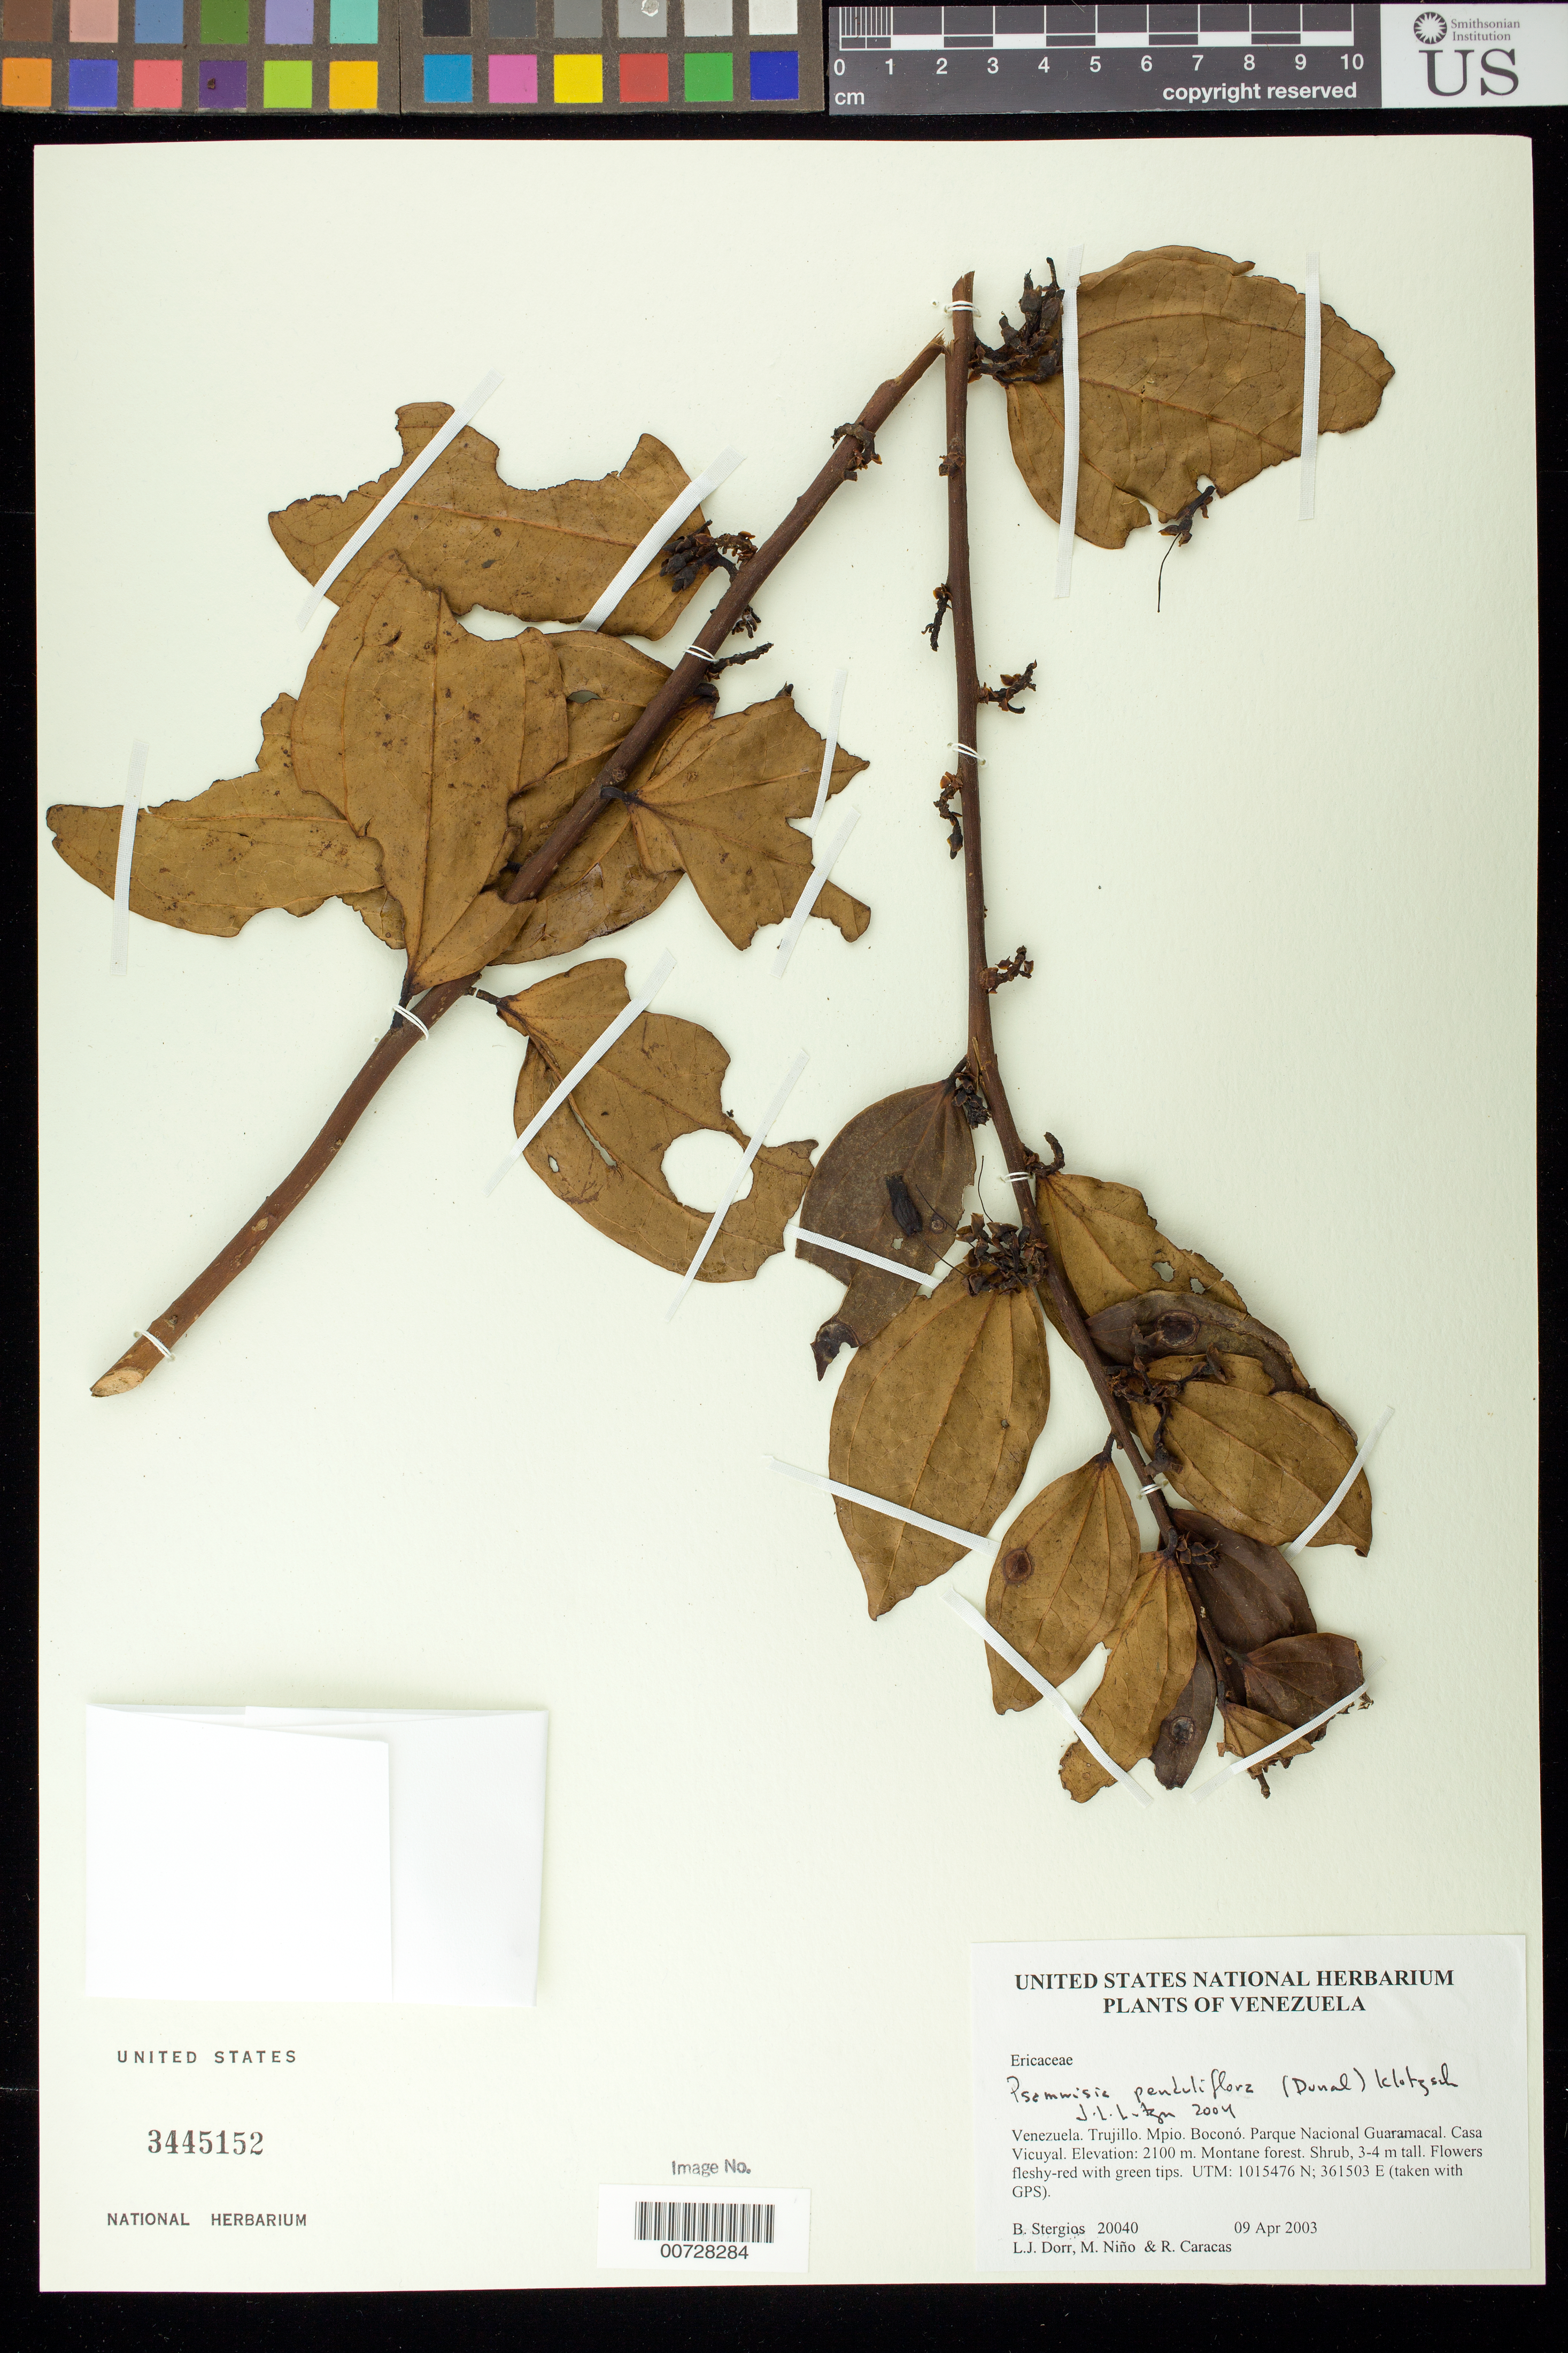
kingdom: Plantae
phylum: Tracheophyta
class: Magnoliopsida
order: Ericales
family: Ericaceae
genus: Psammisia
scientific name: Psammisia penduliflora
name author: (Dunal) Klotzsch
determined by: Luteyn, J. L.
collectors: B. G. Stergios, L. J. Dorr, S. M. Niño & R. Caracas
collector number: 20040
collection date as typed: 09 Apr 2003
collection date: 2003-04-09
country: Venezuela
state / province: Trujillo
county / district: Boconó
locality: Parque Nacional Guaramacal. Casa Vicuyal.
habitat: Montane forest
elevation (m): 2100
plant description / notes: PORT, US, VEN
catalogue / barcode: US 3445152